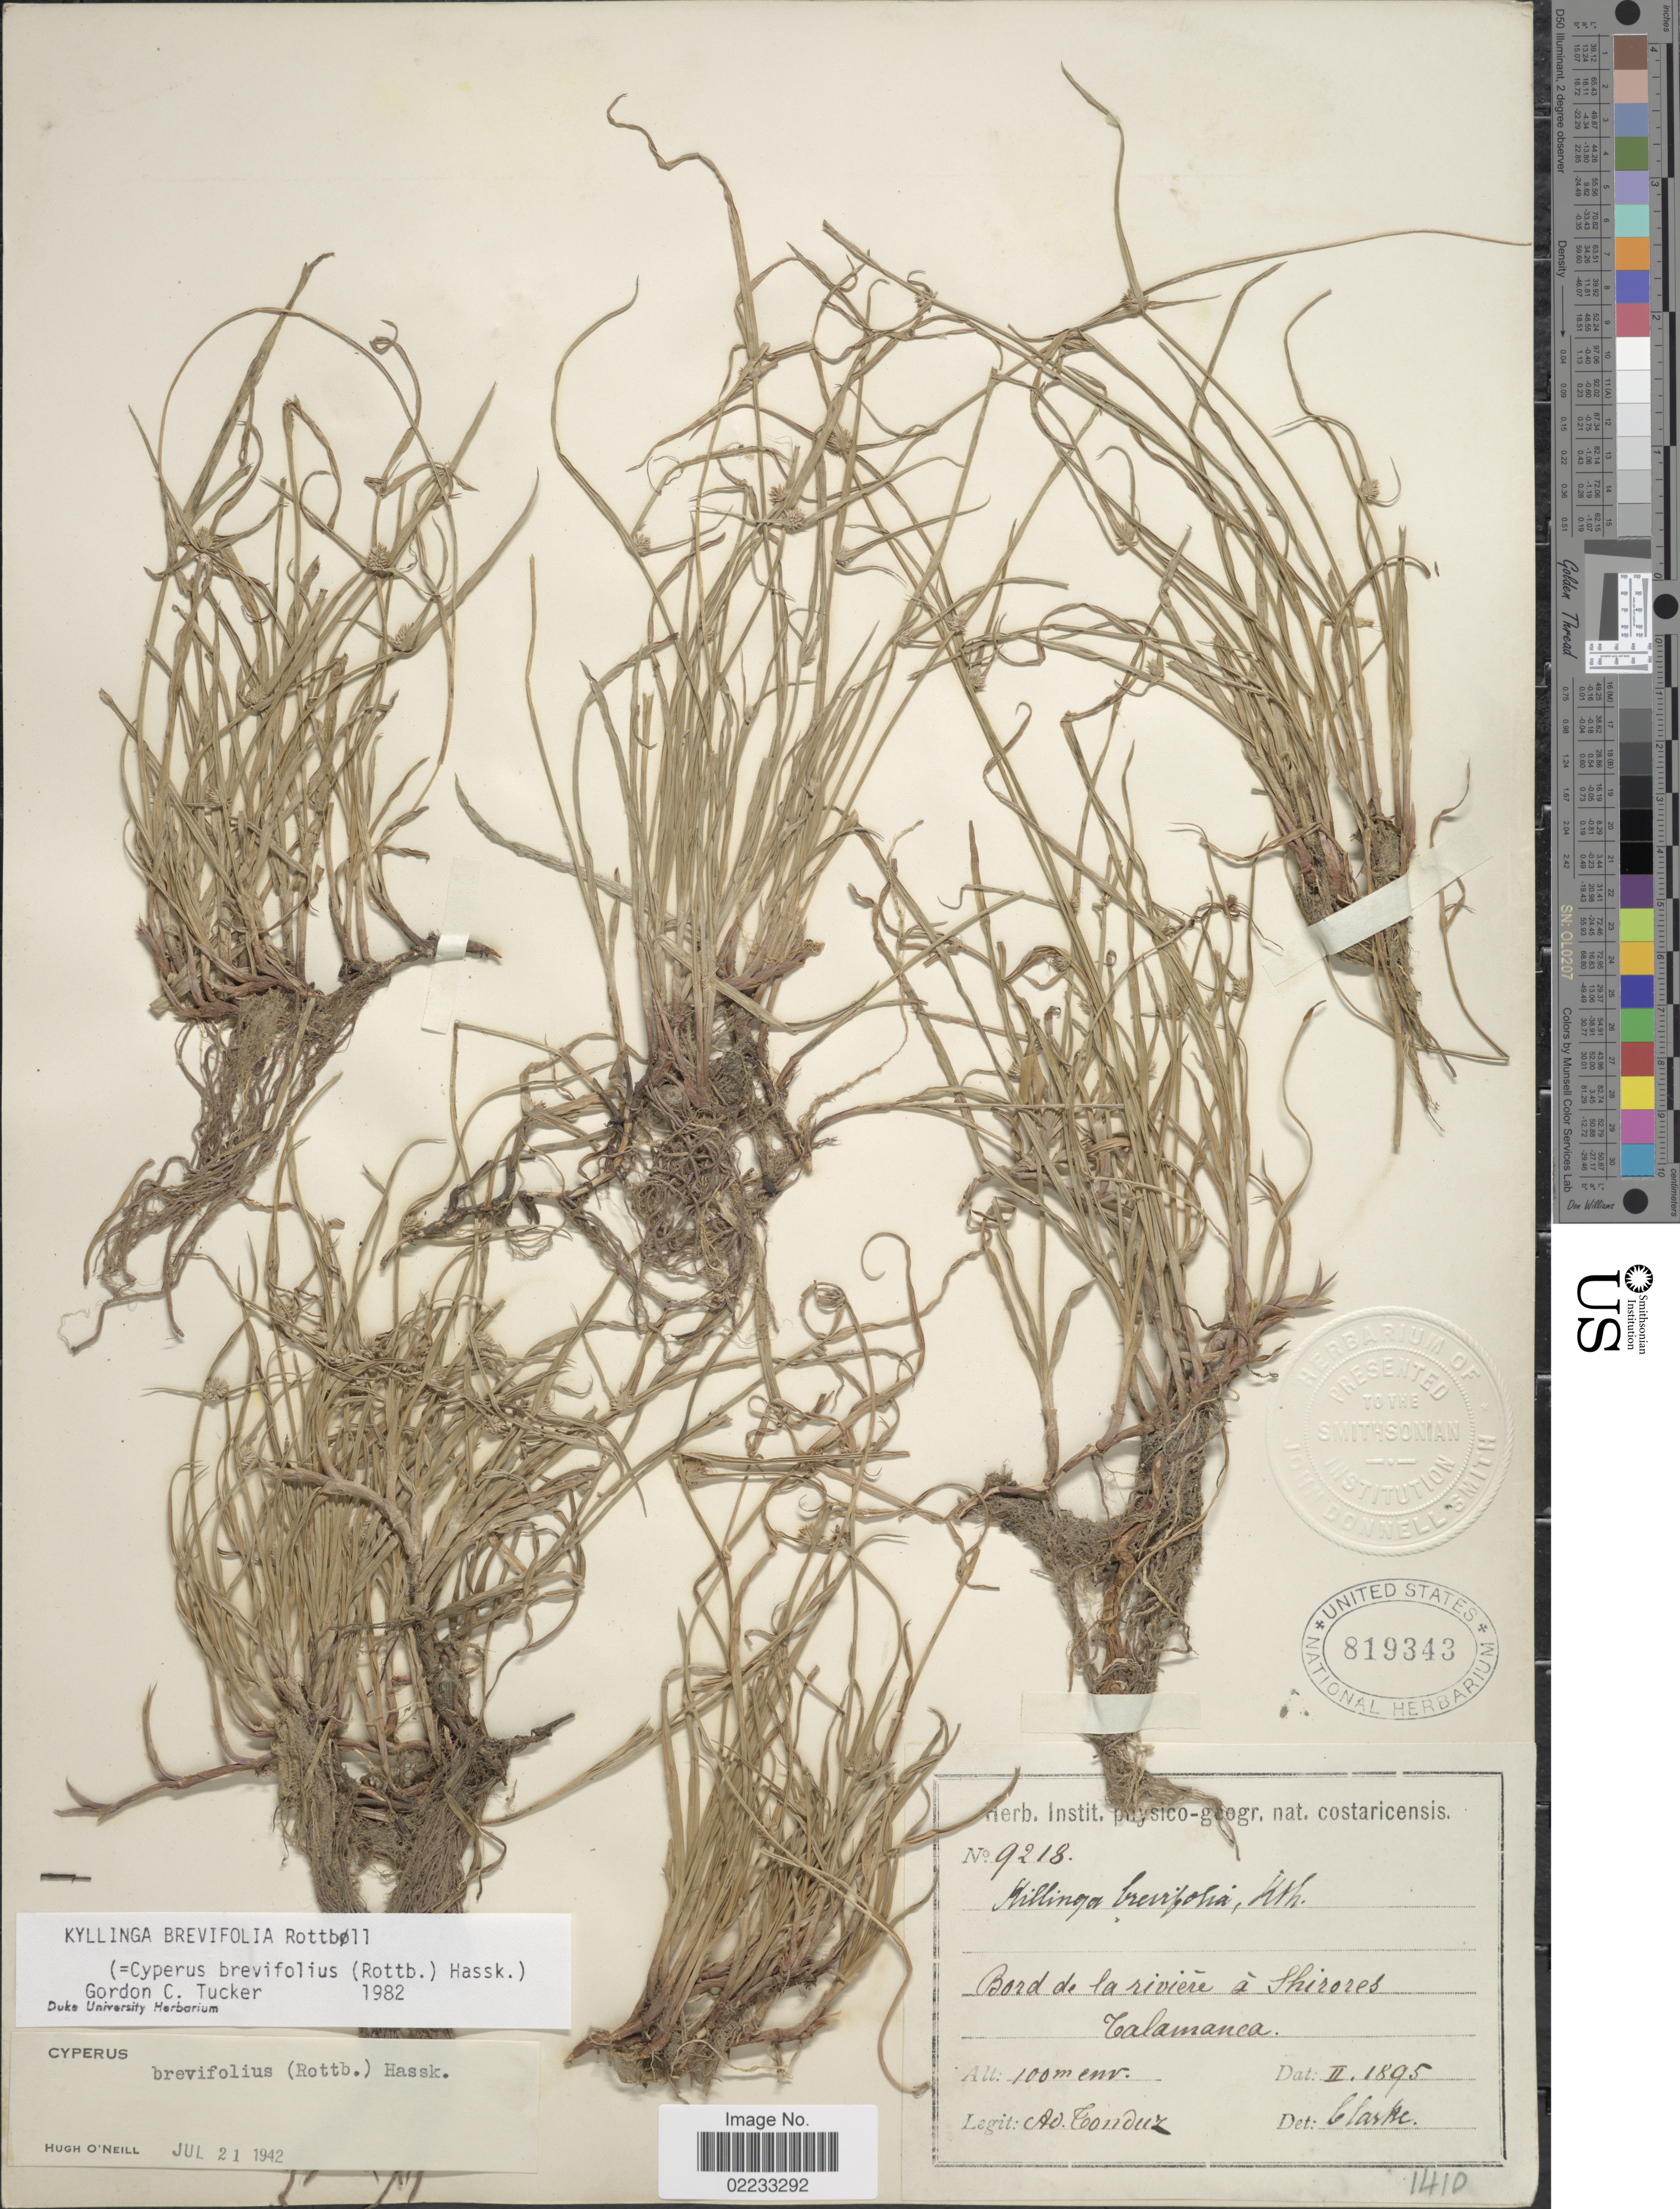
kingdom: Plantae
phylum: Tracheophyta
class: Liliopsida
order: Poales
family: Cyperaceae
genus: Cyperus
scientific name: Cyperus brevifolius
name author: (Rottb.) Hassk.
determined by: Strong, M. T., (US), Smithsonian Institution - National Museum of Natural History (UNITED STATES)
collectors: A. Tonduz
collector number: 9218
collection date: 1895-02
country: Costa Rica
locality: Bord de la riviere a Shirores, Talamanca.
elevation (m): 100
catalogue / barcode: US 819343